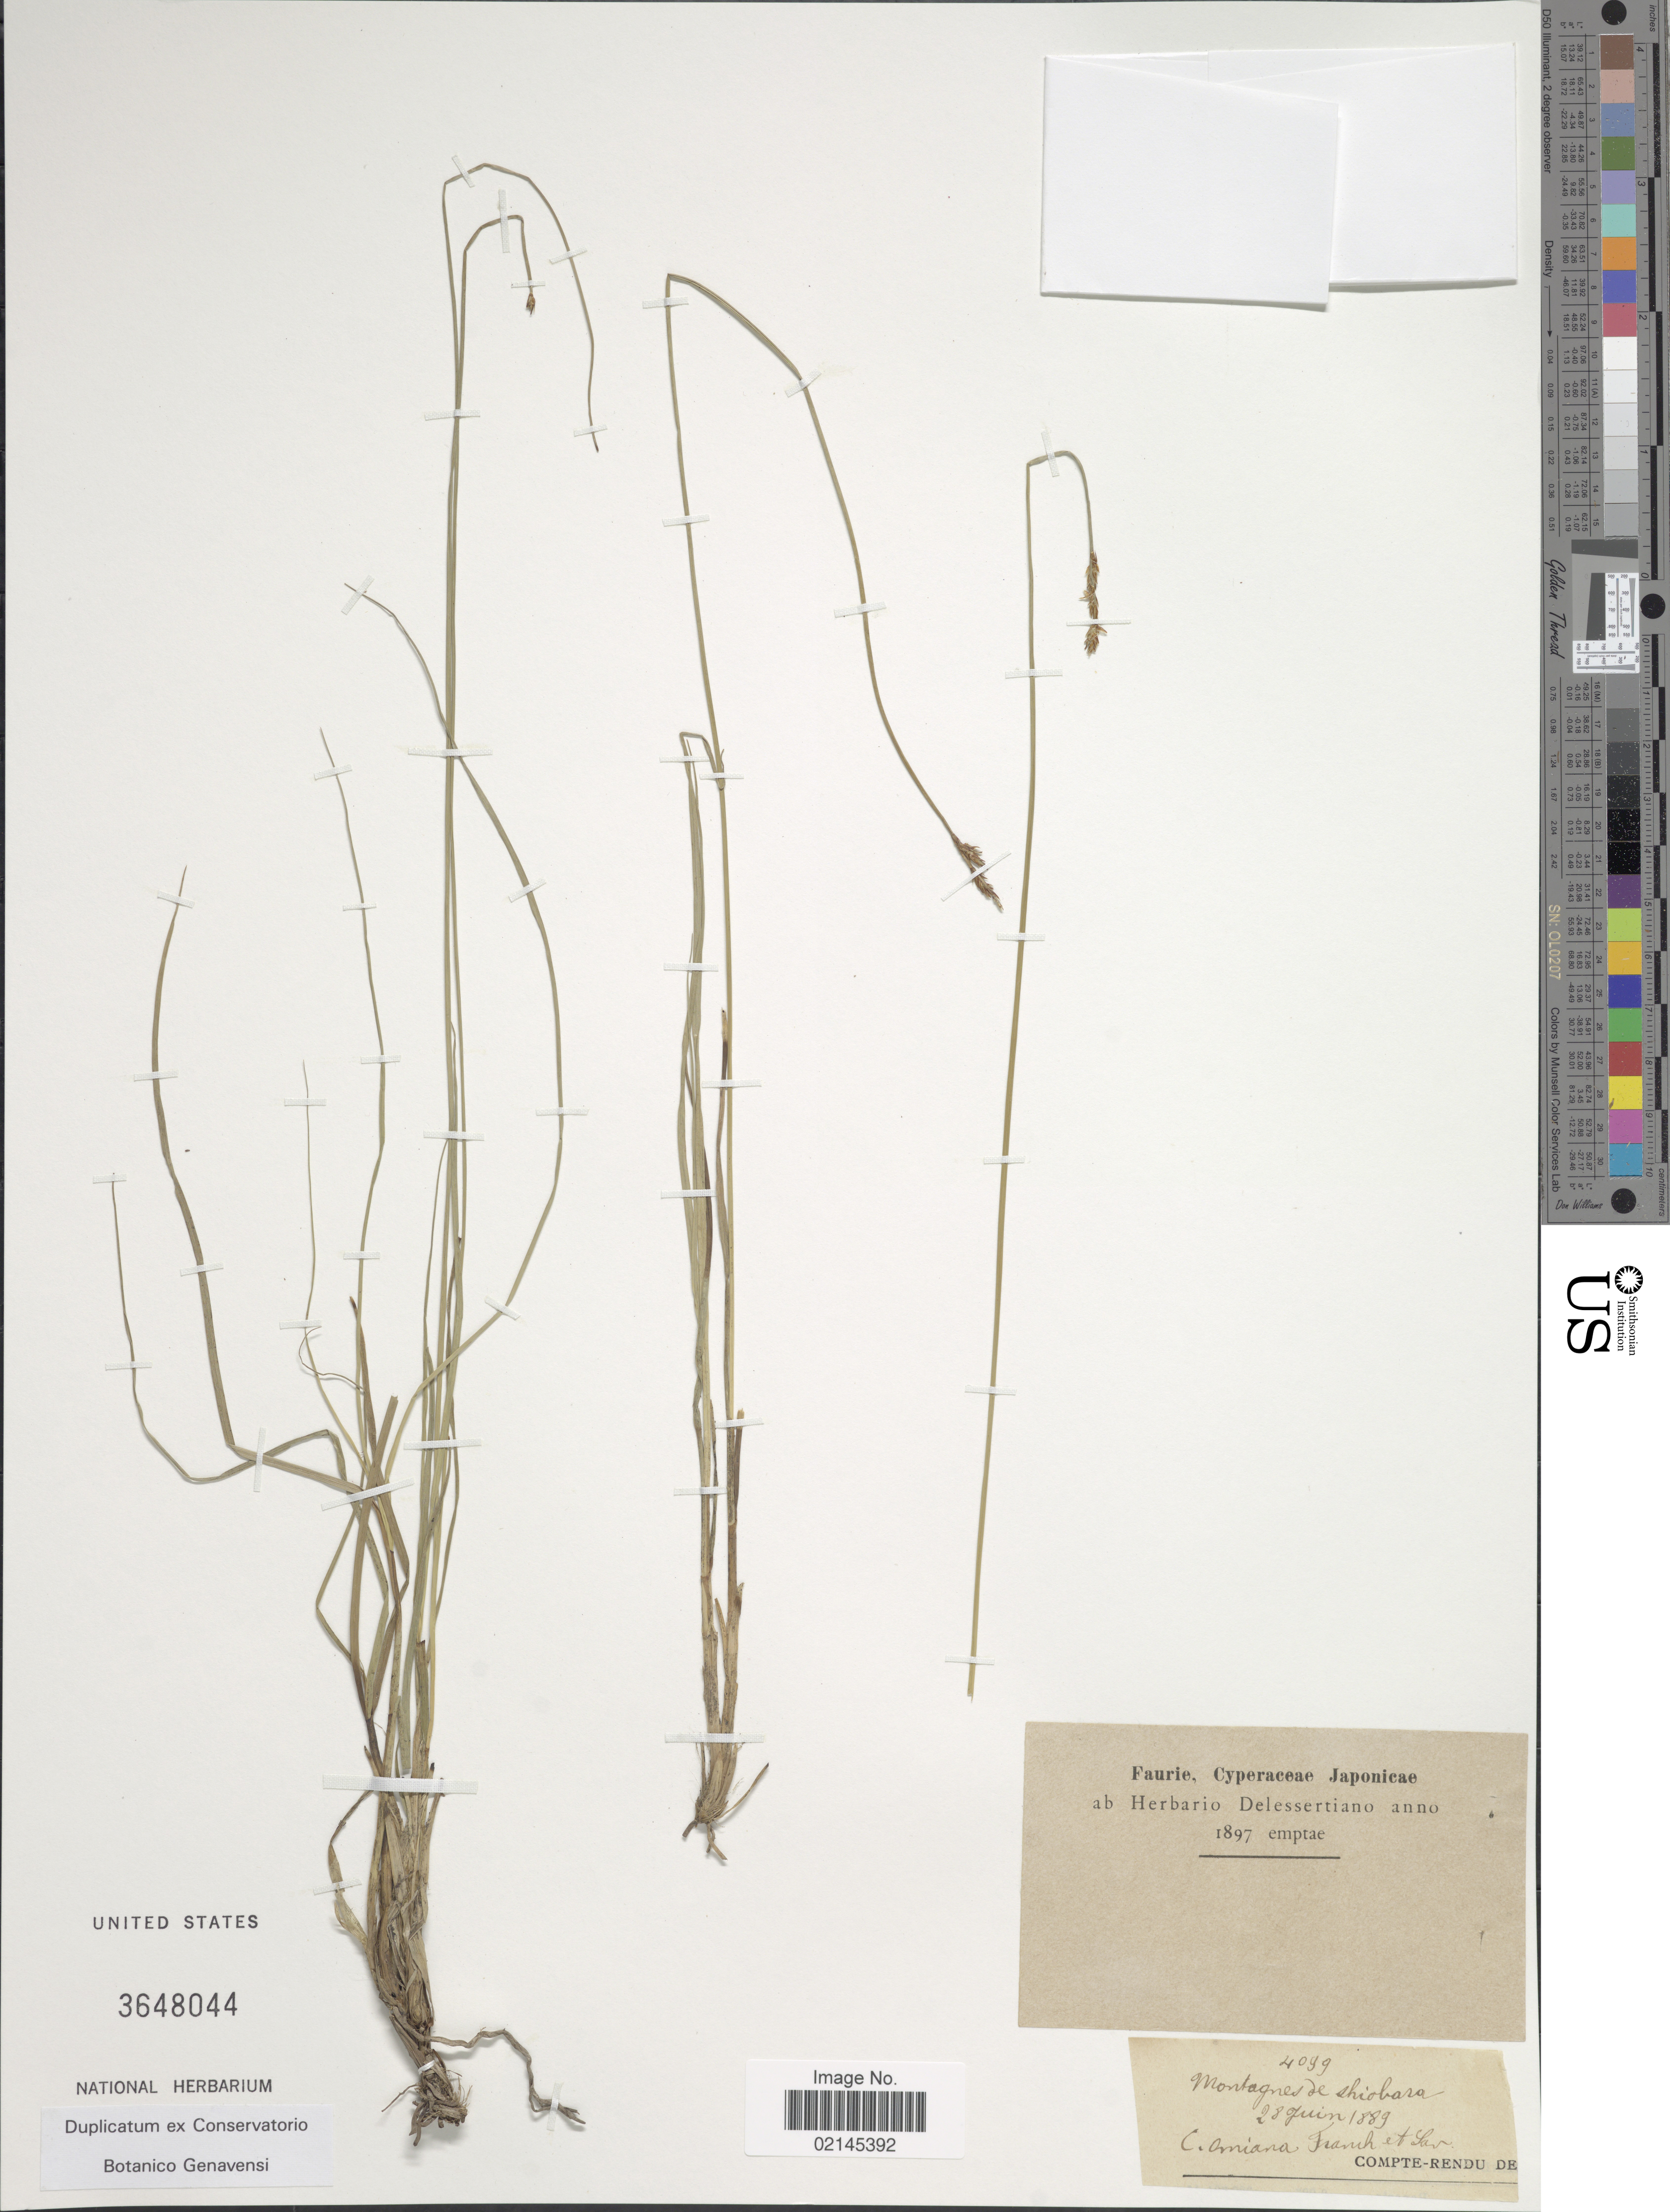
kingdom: Plantae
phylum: Tracheophyta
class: Liliopsida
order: Poales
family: Cyperaceae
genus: Carex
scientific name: Carex omiana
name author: Franch. & Sav.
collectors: -. Faurie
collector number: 4099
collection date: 1889-06-28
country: Japan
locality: Montagnes de Shiobara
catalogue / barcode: US 3648044